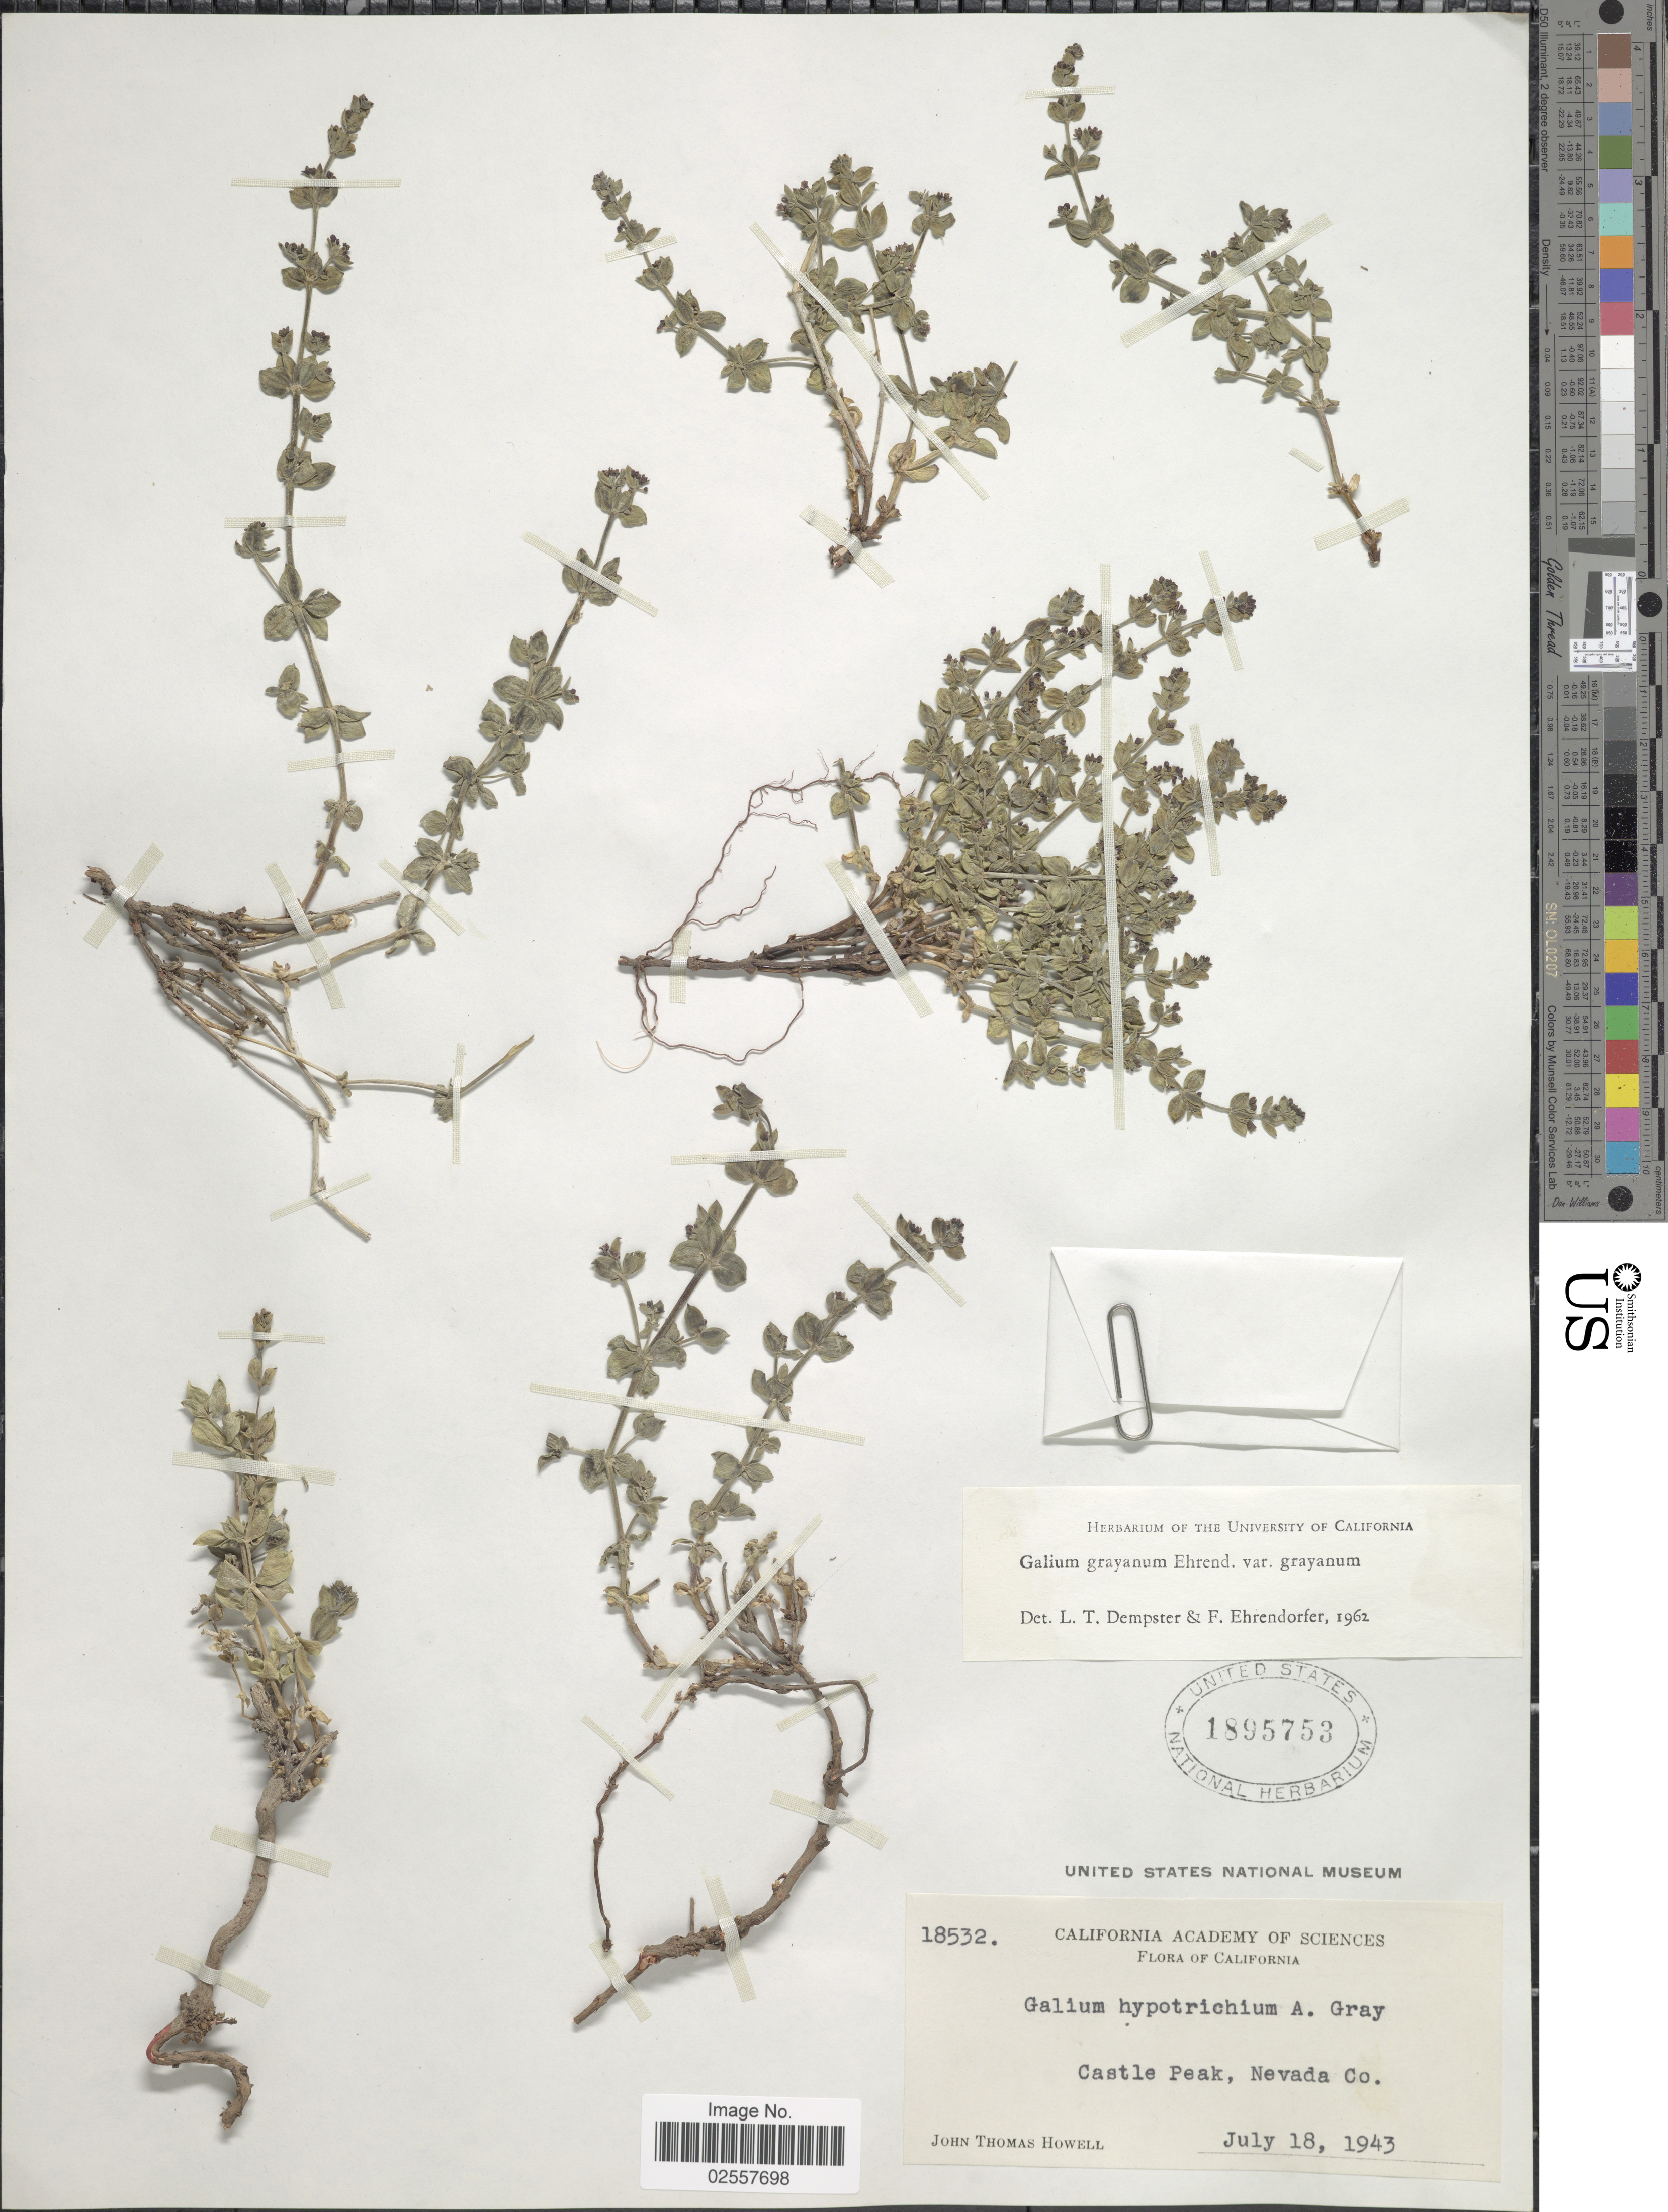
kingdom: Plantae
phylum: Tracheophyta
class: Magnoliopsida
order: Gentianales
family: Rubiaceae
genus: Galium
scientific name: Galium grayanum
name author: Ehrend.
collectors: J. T. Howell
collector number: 18532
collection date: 1943-07-18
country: United States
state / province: California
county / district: Nevada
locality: Castle Peak, Nevada Co.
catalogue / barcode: US 1895753